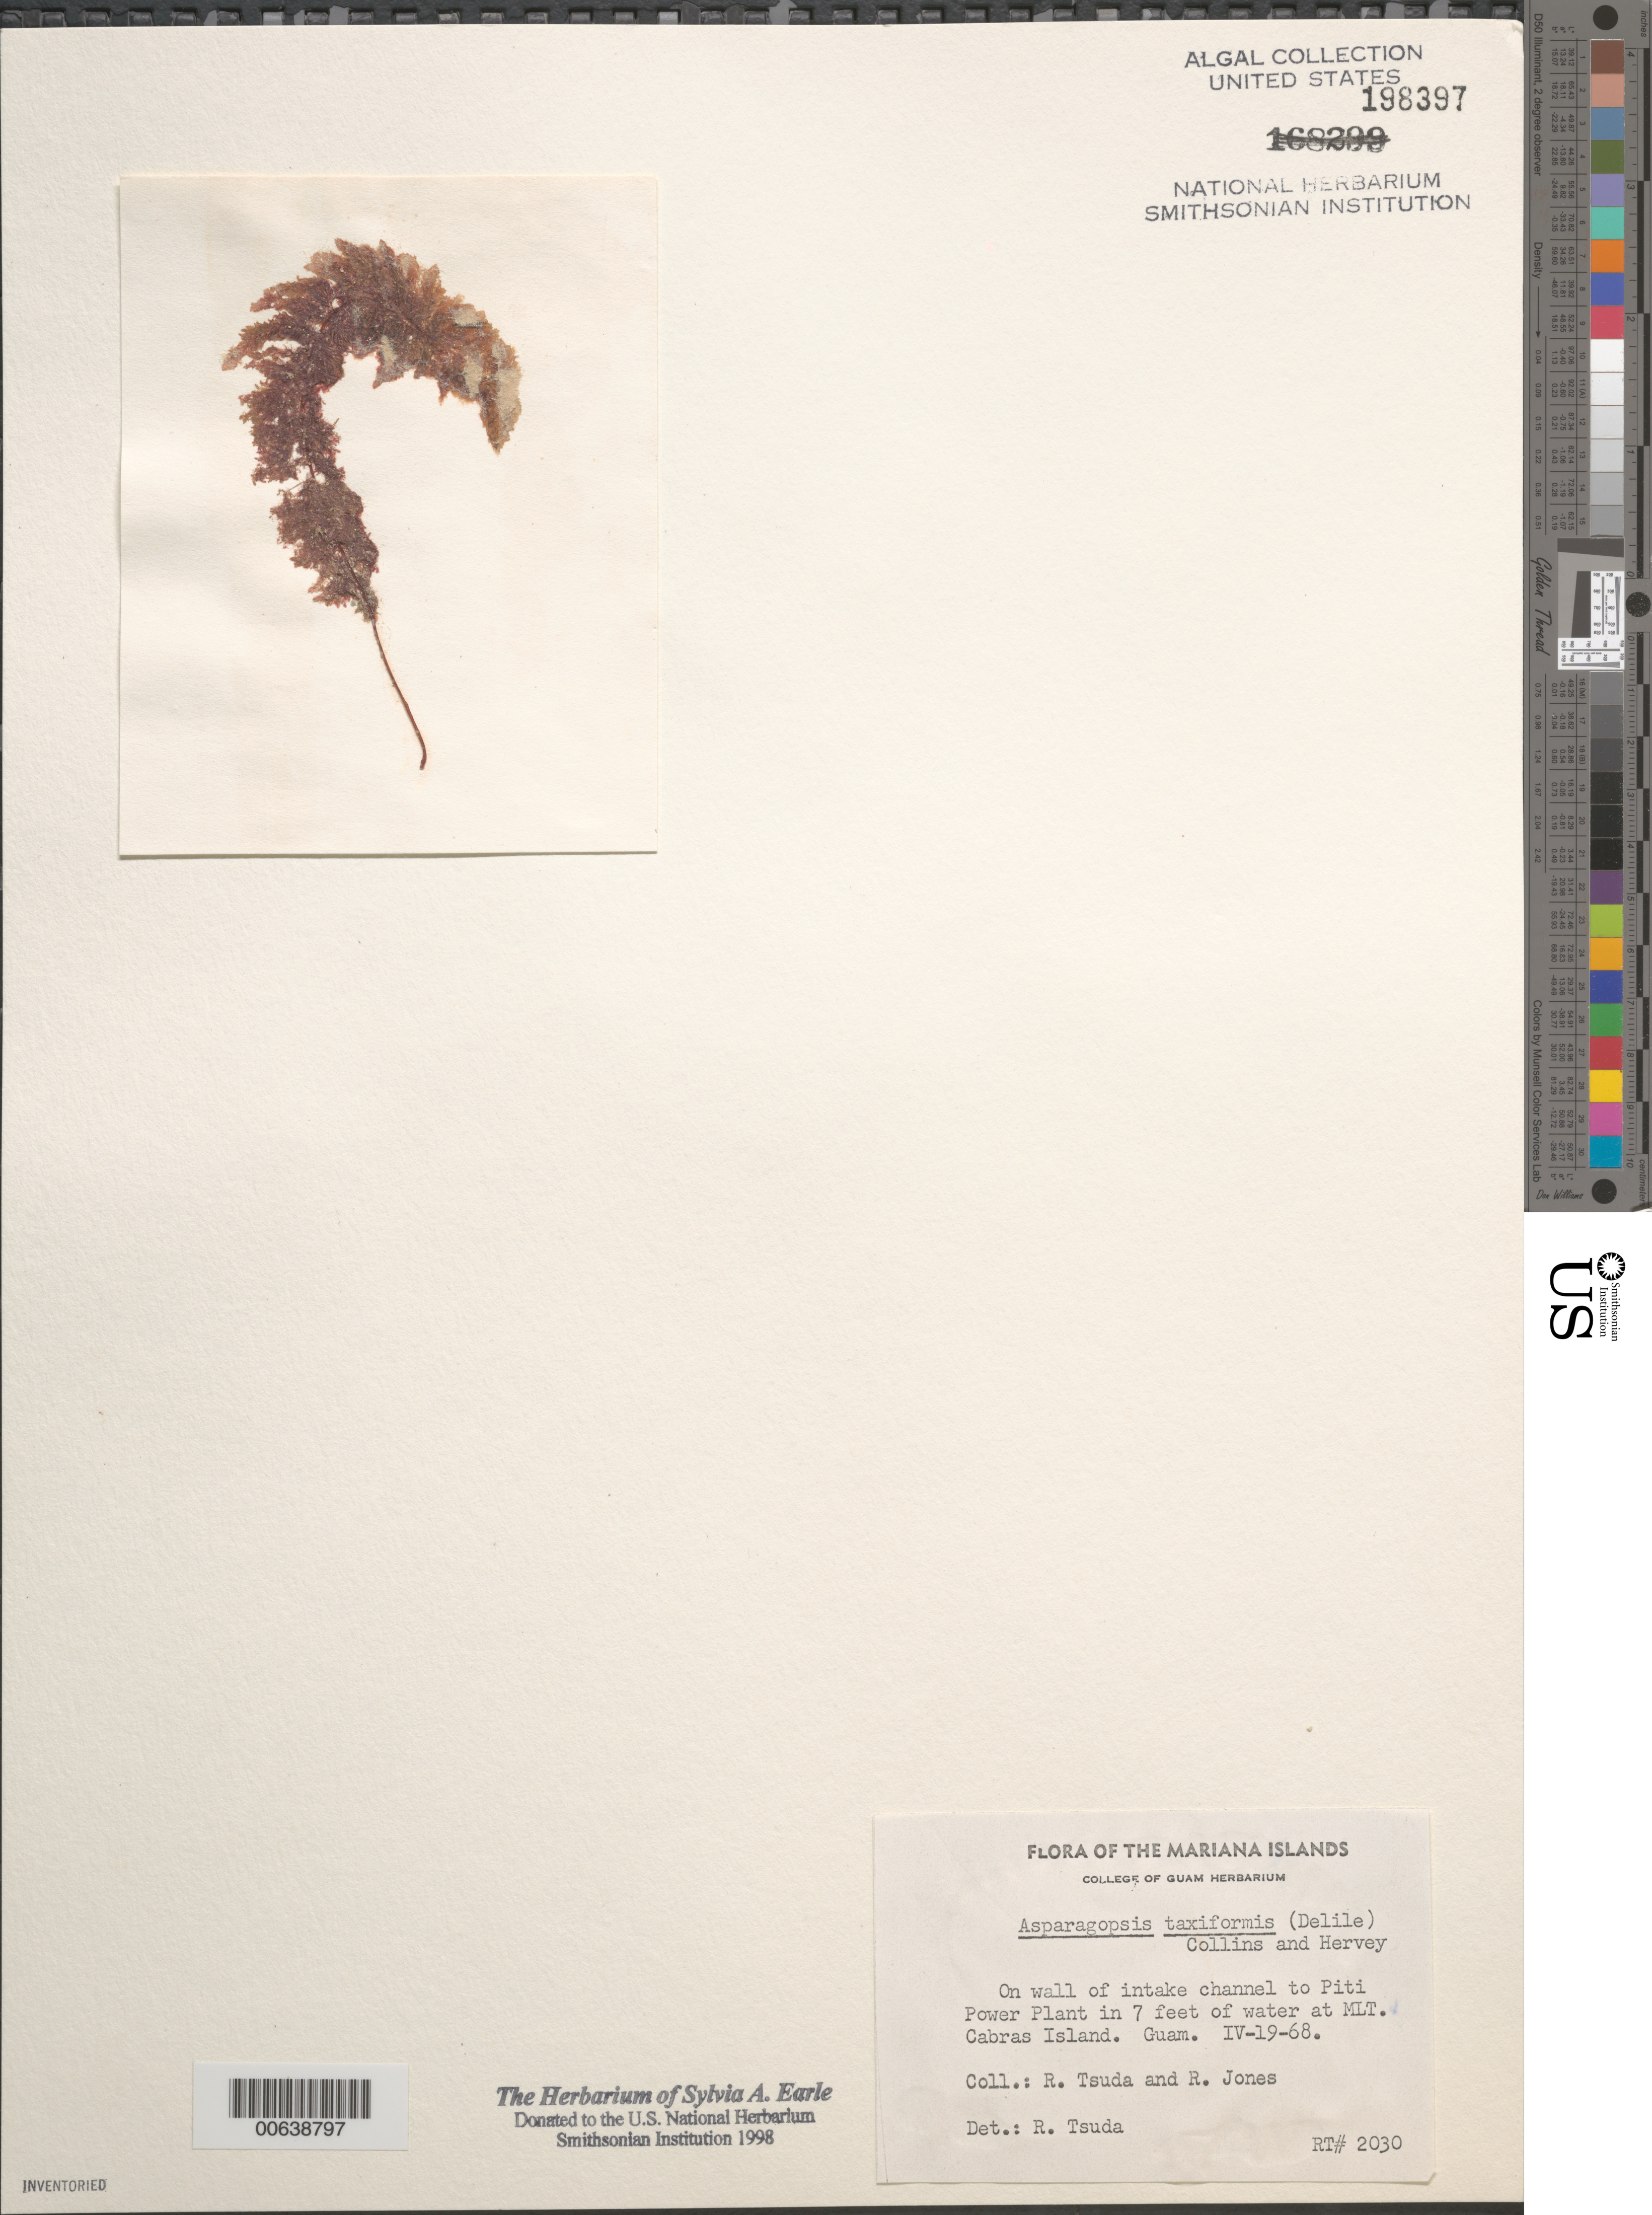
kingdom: Plantae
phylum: Rhodophyta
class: Florideophyceae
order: Bonnemaisoniales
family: Bonnemaisoniaceae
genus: Asparagopsis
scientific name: Asparagopsis taxiformis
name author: (Delile) Trevis.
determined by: Tsuda, R. T.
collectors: R. Tsuda & R. Jones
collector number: Rt 2030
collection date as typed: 19 Apr 1968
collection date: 1968-04-19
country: Guam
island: Cabras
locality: Piti power plant intake channel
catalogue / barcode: US 198397